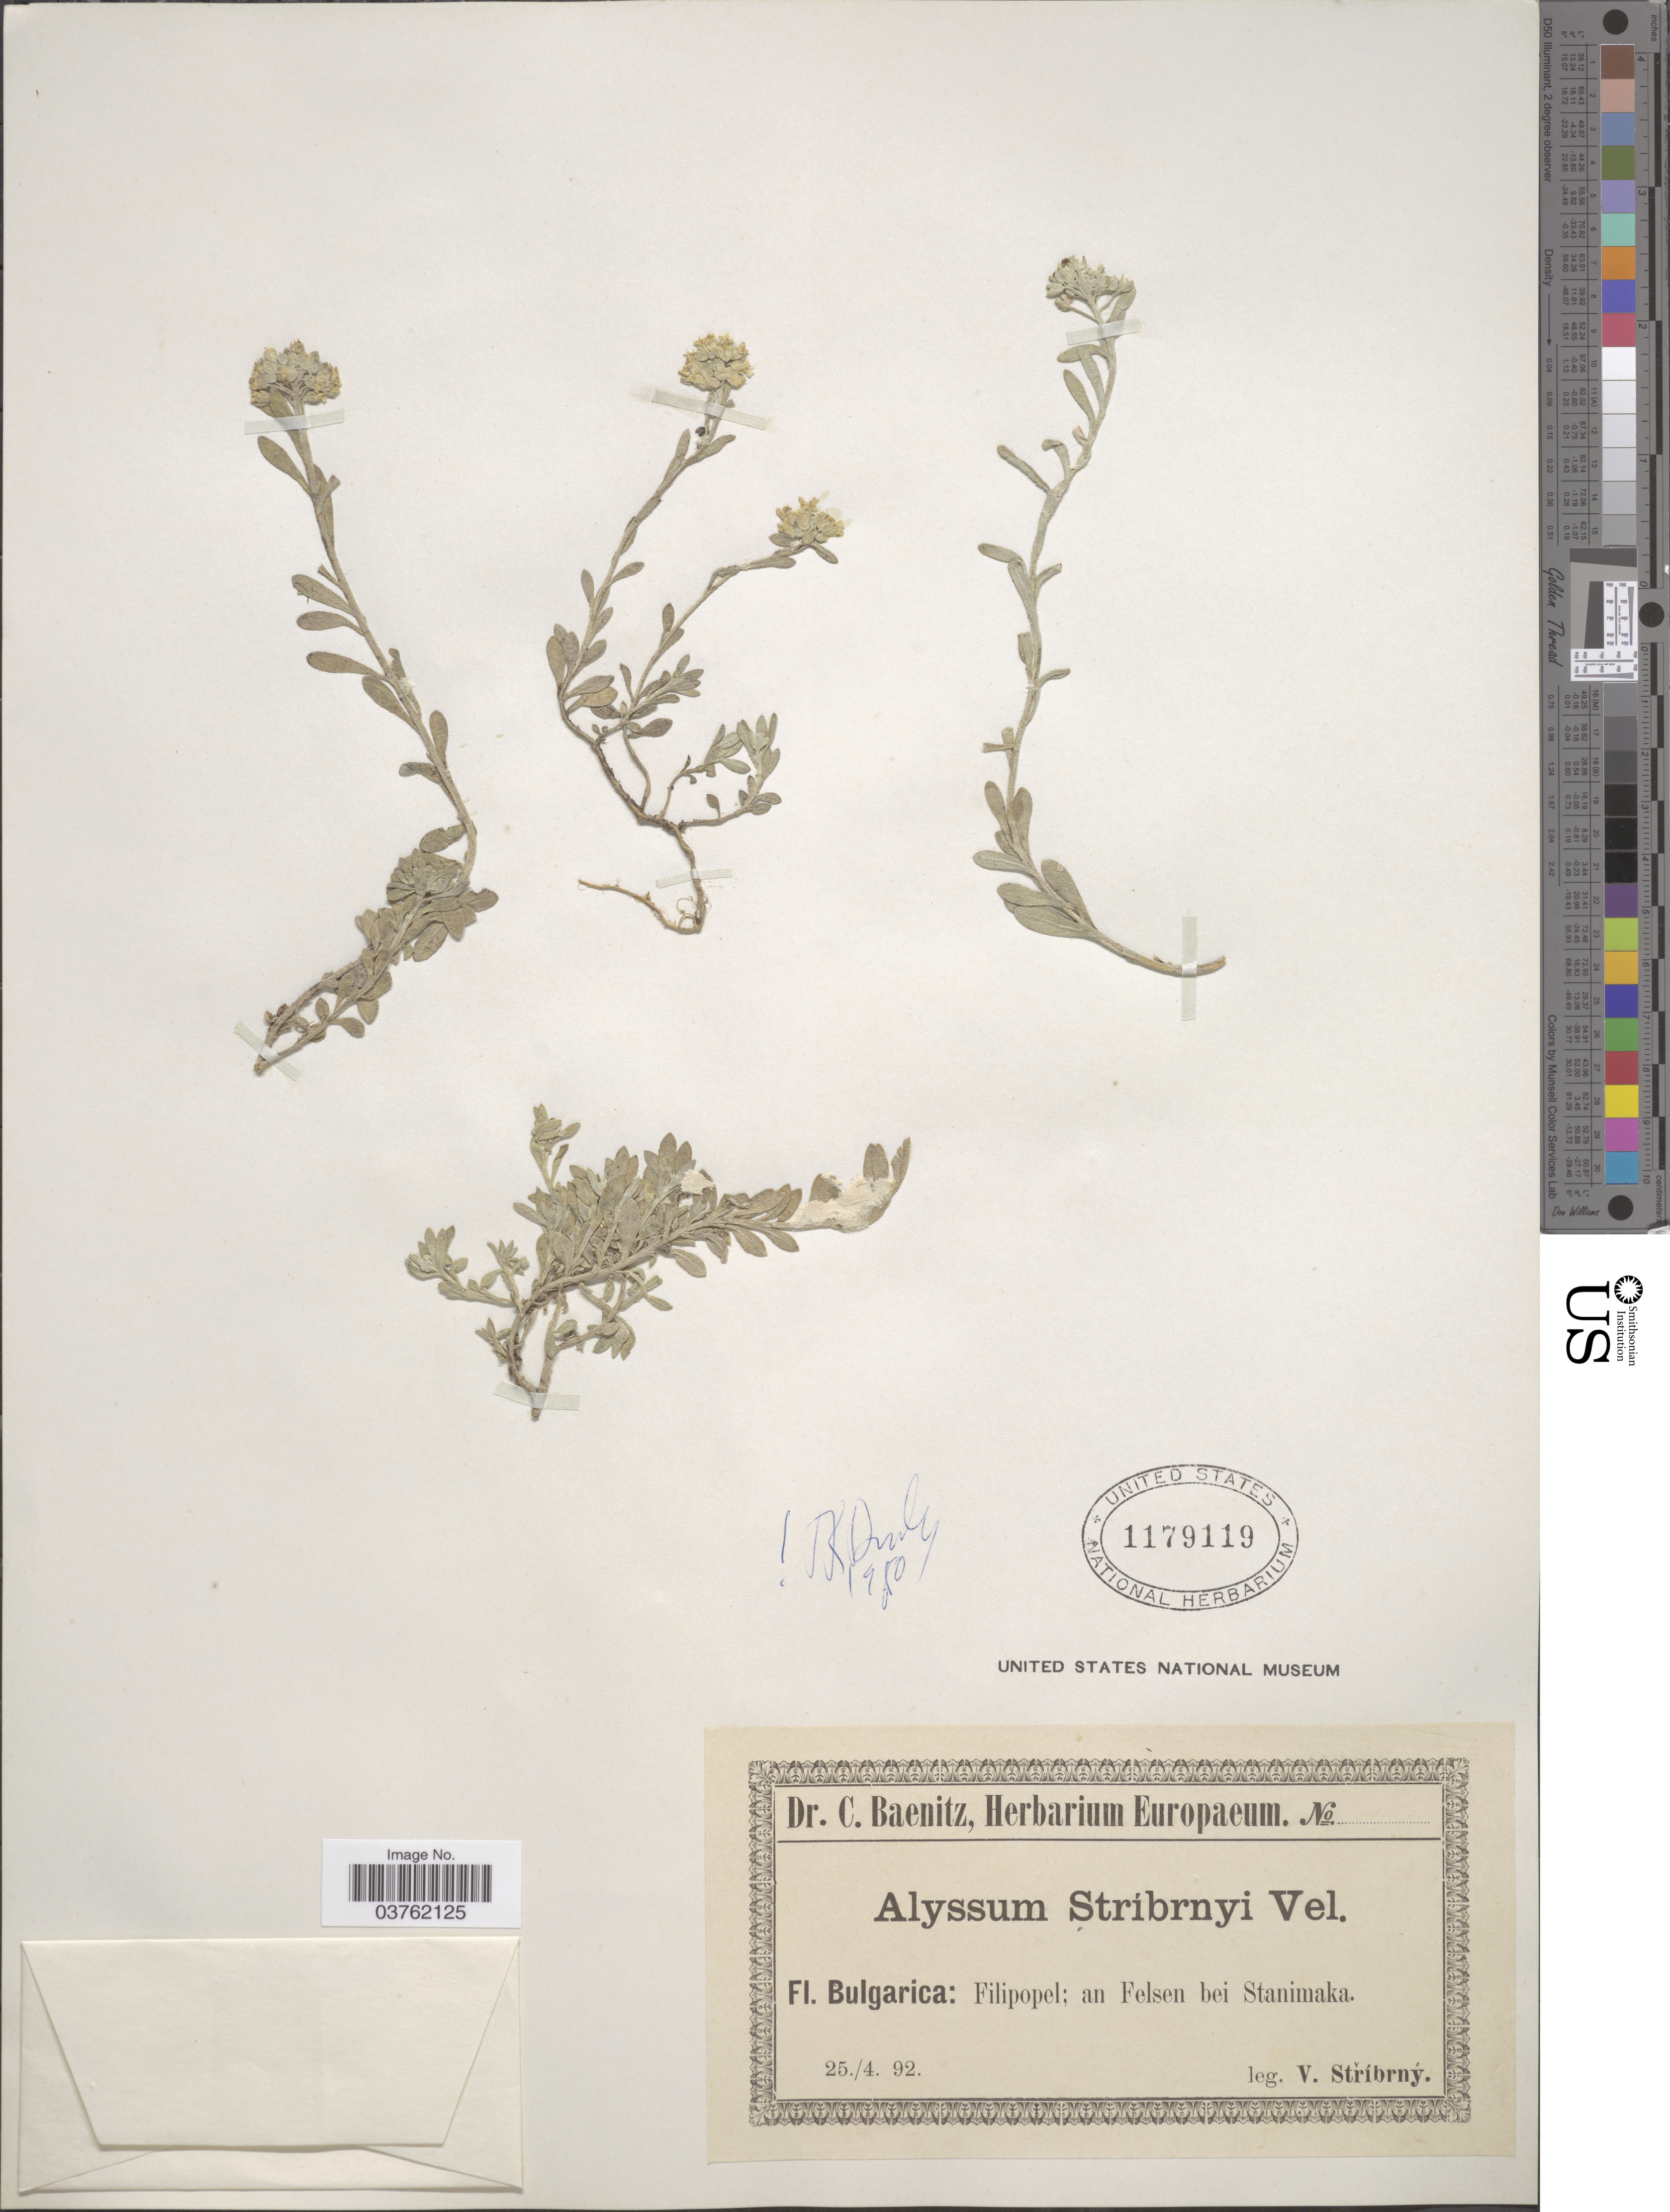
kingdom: Plantae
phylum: Tracheophyta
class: Magnoliopsida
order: Brassicales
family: Brassicaceae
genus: Alyssum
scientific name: Alyssum stribrnyi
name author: Velen.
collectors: V. Stribrny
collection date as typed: Transcribed d/m/y: 25/4/92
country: Bulgaria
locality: Filipopel; an Felsen bei Stanimaka.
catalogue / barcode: US 1179119